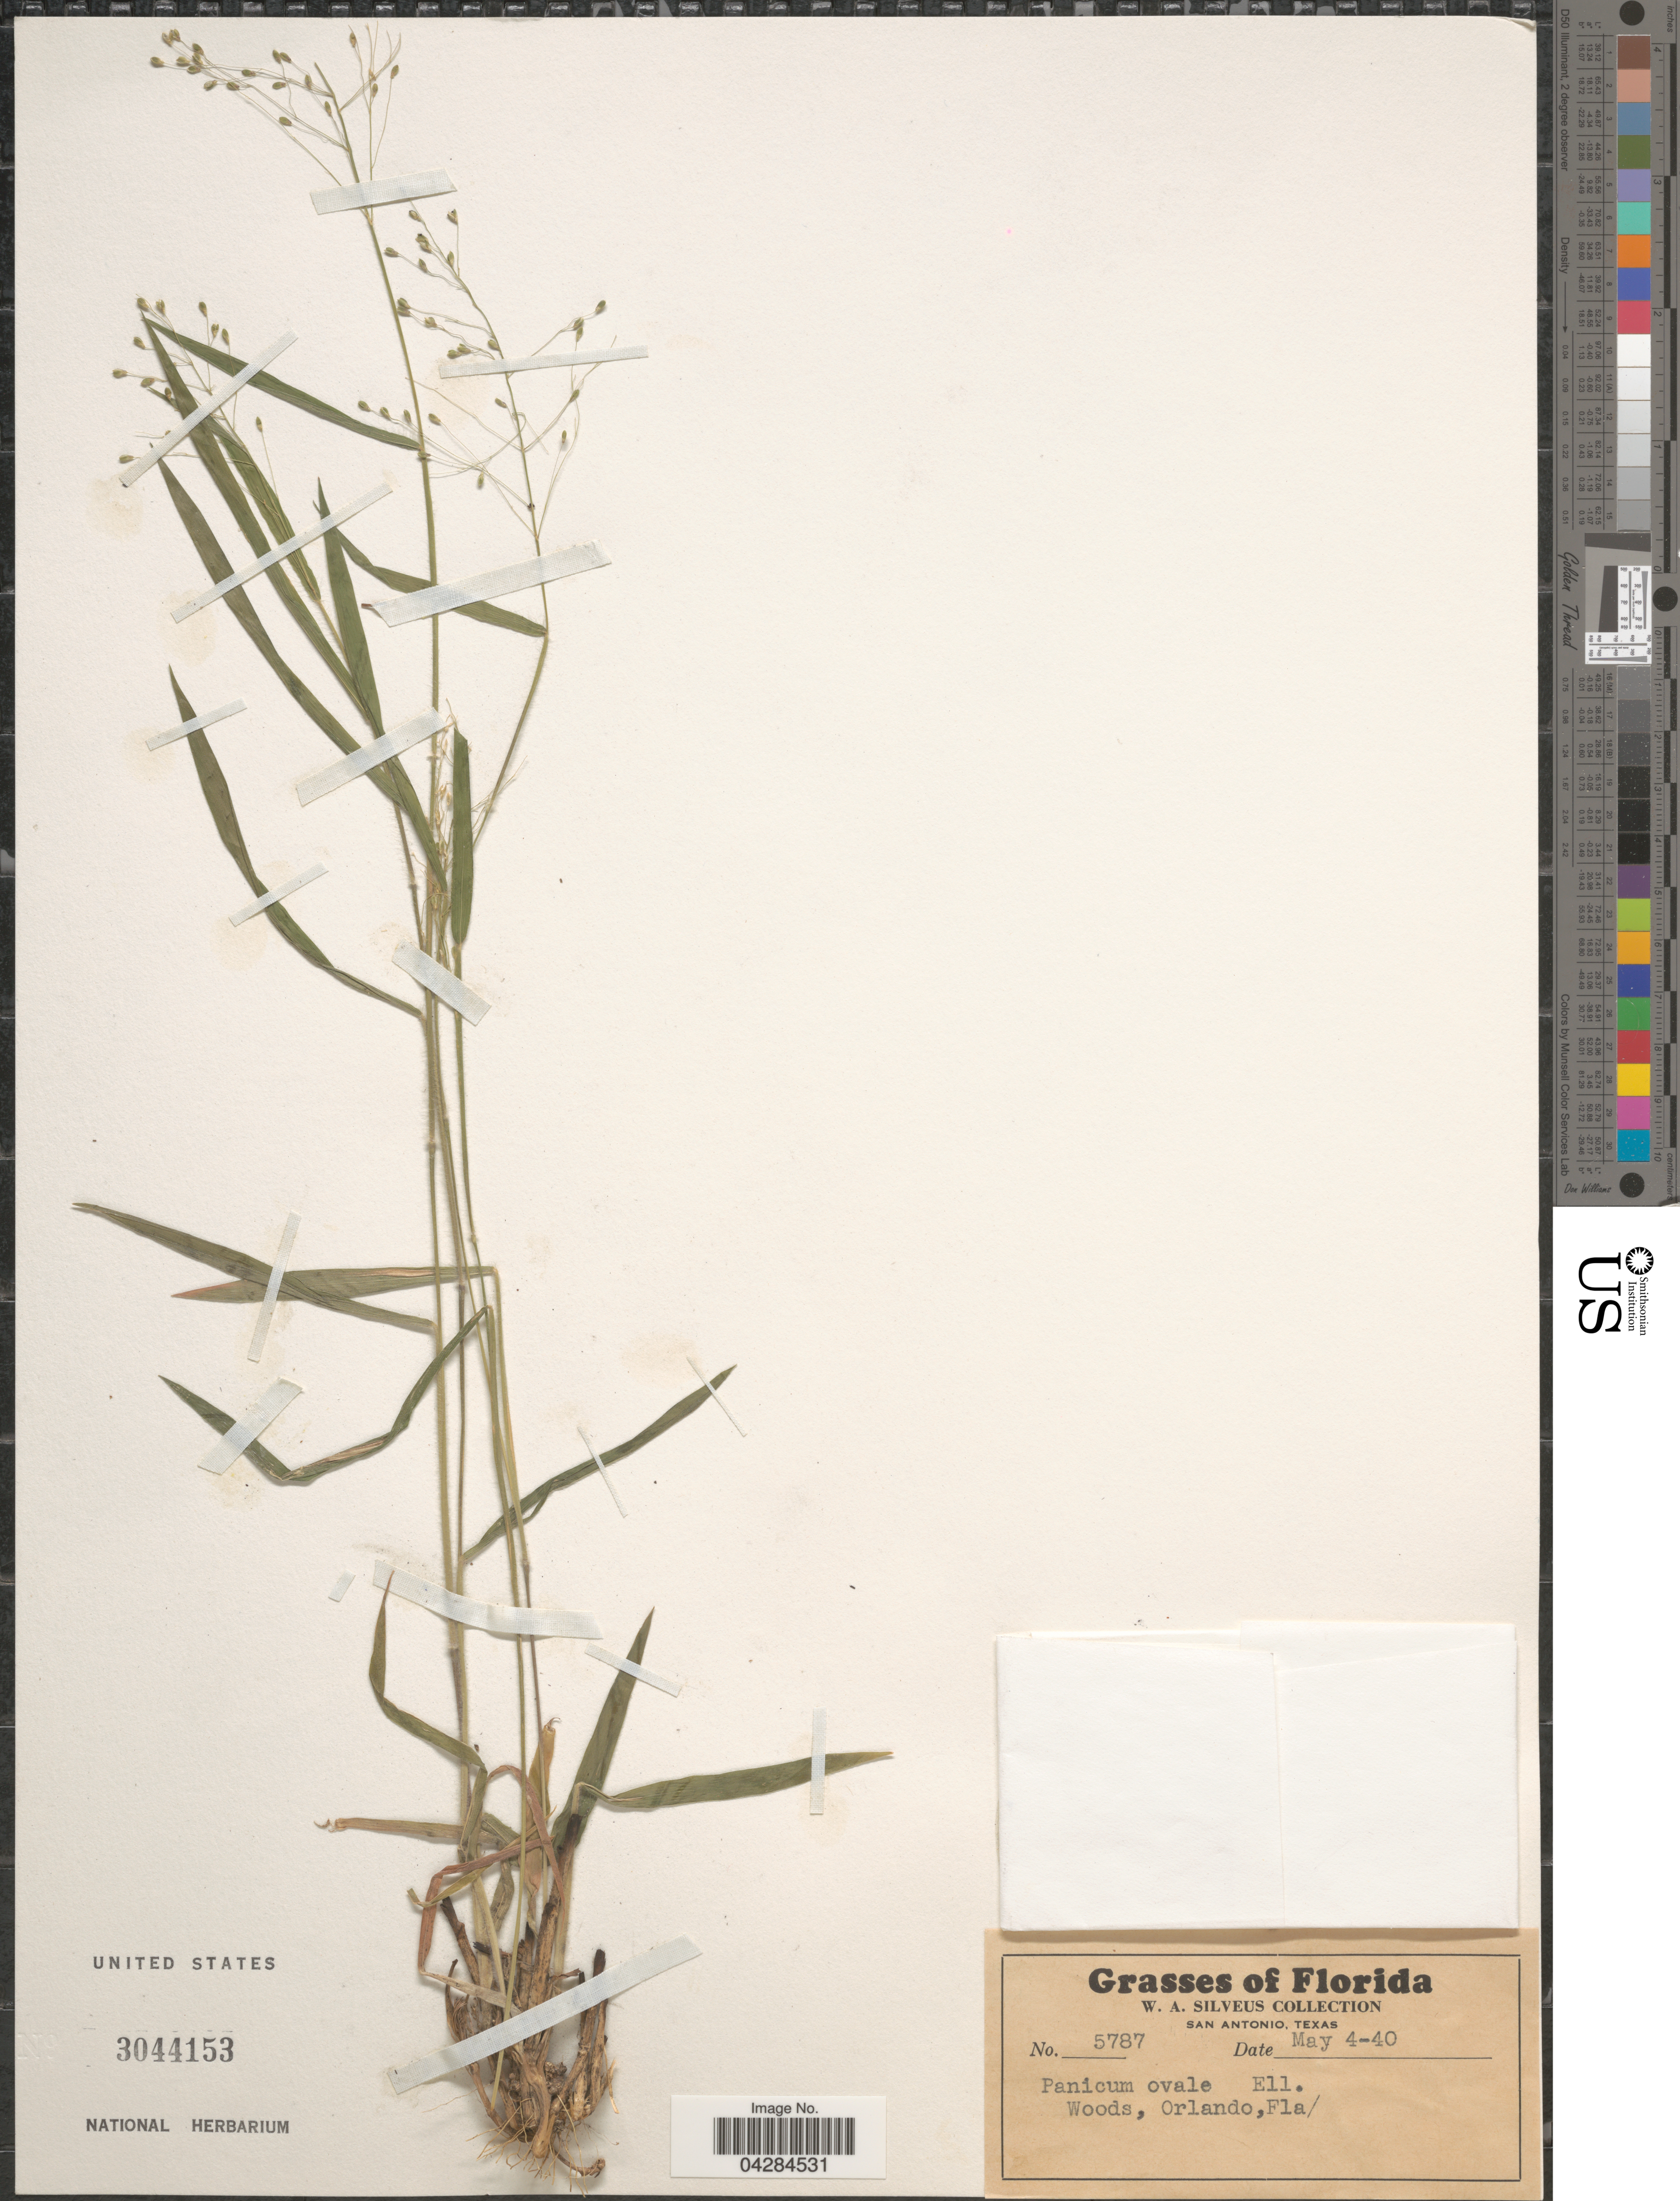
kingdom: Plantae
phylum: Tracheophyta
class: Liliopsida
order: Poales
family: Poaceae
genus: Dichanthelium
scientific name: Dichanthelium ovale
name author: (Elliott) Gould & C.A. Clark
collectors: W. Silveus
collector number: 5787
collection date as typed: Transcribed d/m/y: 4/5/40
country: United States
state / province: Florida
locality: Woods, Orlando.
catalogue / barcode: US 3044153